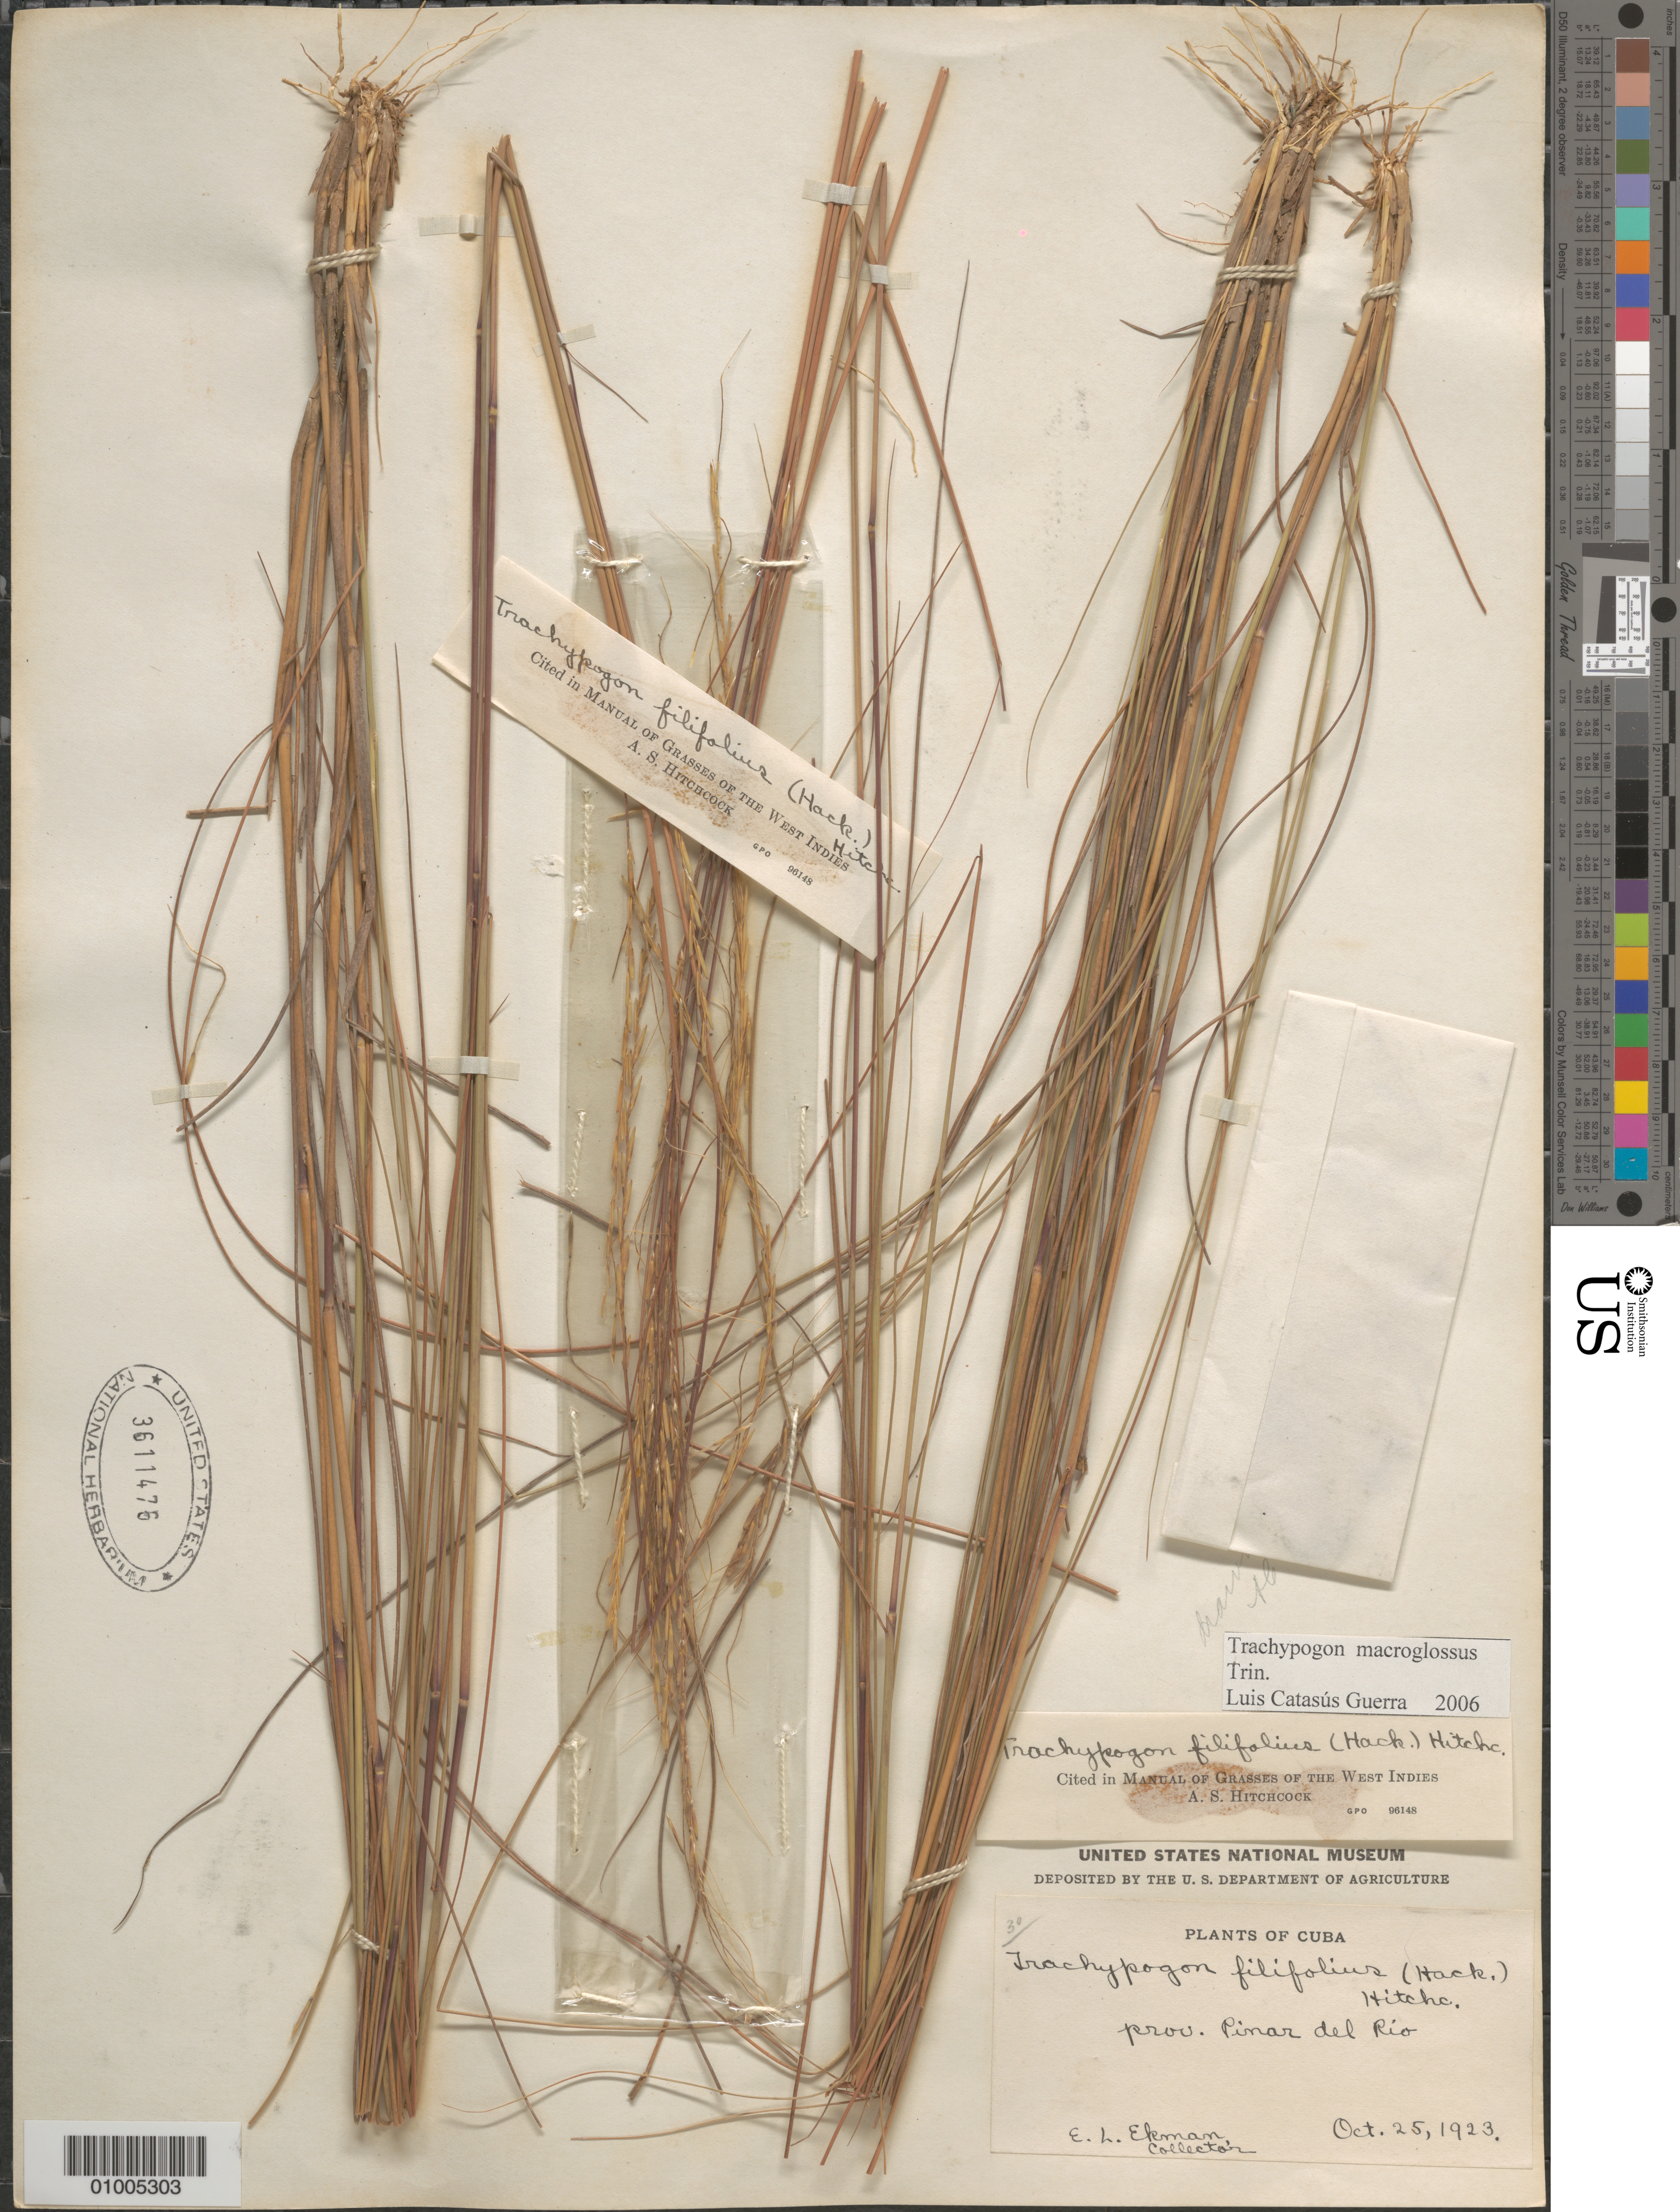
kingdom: Plantae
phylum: Tracheophyta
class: Liliopsida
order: Poales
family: Poaceae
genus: Trachypogon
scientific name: Trachypogon macroglossus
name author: Trin.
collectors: E. L. Ekman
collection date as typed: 25 Oct 1923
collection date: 1923-10-25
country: Cuba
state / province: Pinar del Rio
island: Cuba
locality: Pinar del Rio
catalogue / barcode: US 3611476